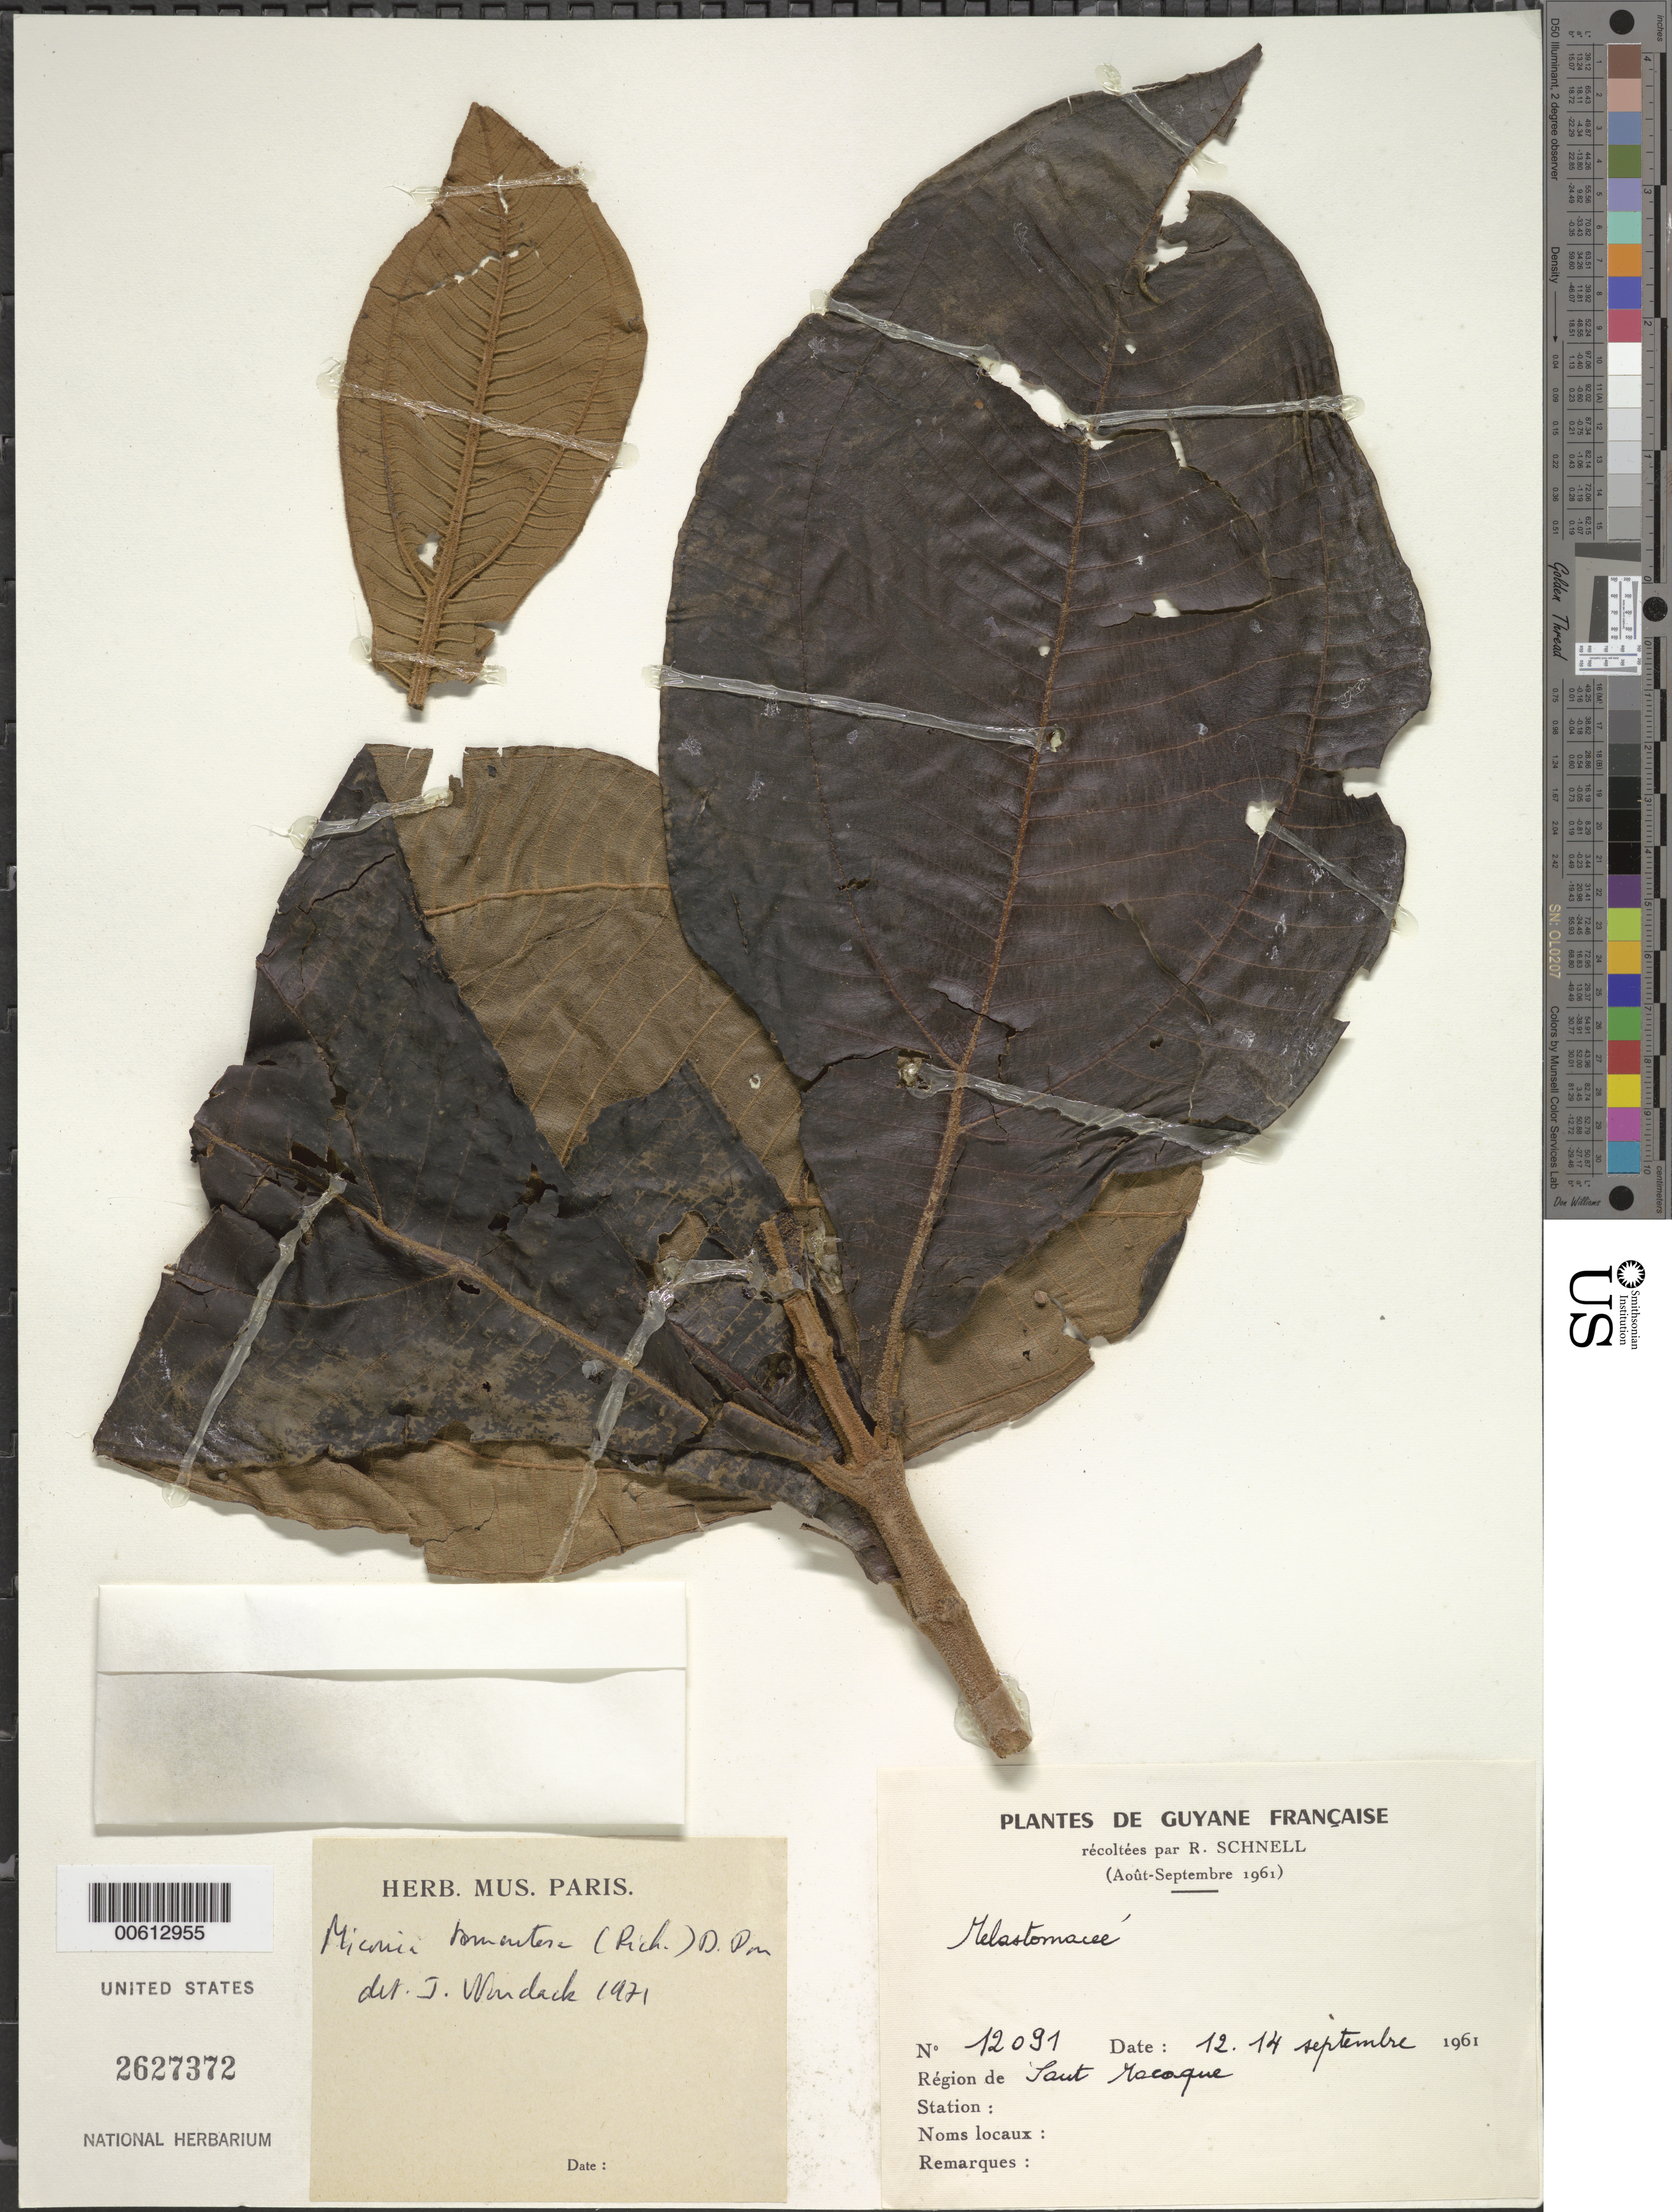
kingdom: Plantae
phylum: Tracheophyta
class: Magnoliopsida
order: Myrtales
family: Melastomataceae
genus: Miconia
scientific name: Miconia tomentosa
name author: (Rich.) D. Don ex DC.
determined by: Wurdack, John J., (US), US (UNITED STATES)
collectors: R. A. Schnell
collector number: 12091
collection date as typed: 12-Sep-61 to 14-Sep-61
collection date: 1961-09-12/1961-09-14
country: French Guiana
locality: Saut Macaque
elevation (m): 150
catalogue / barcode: US 2627372